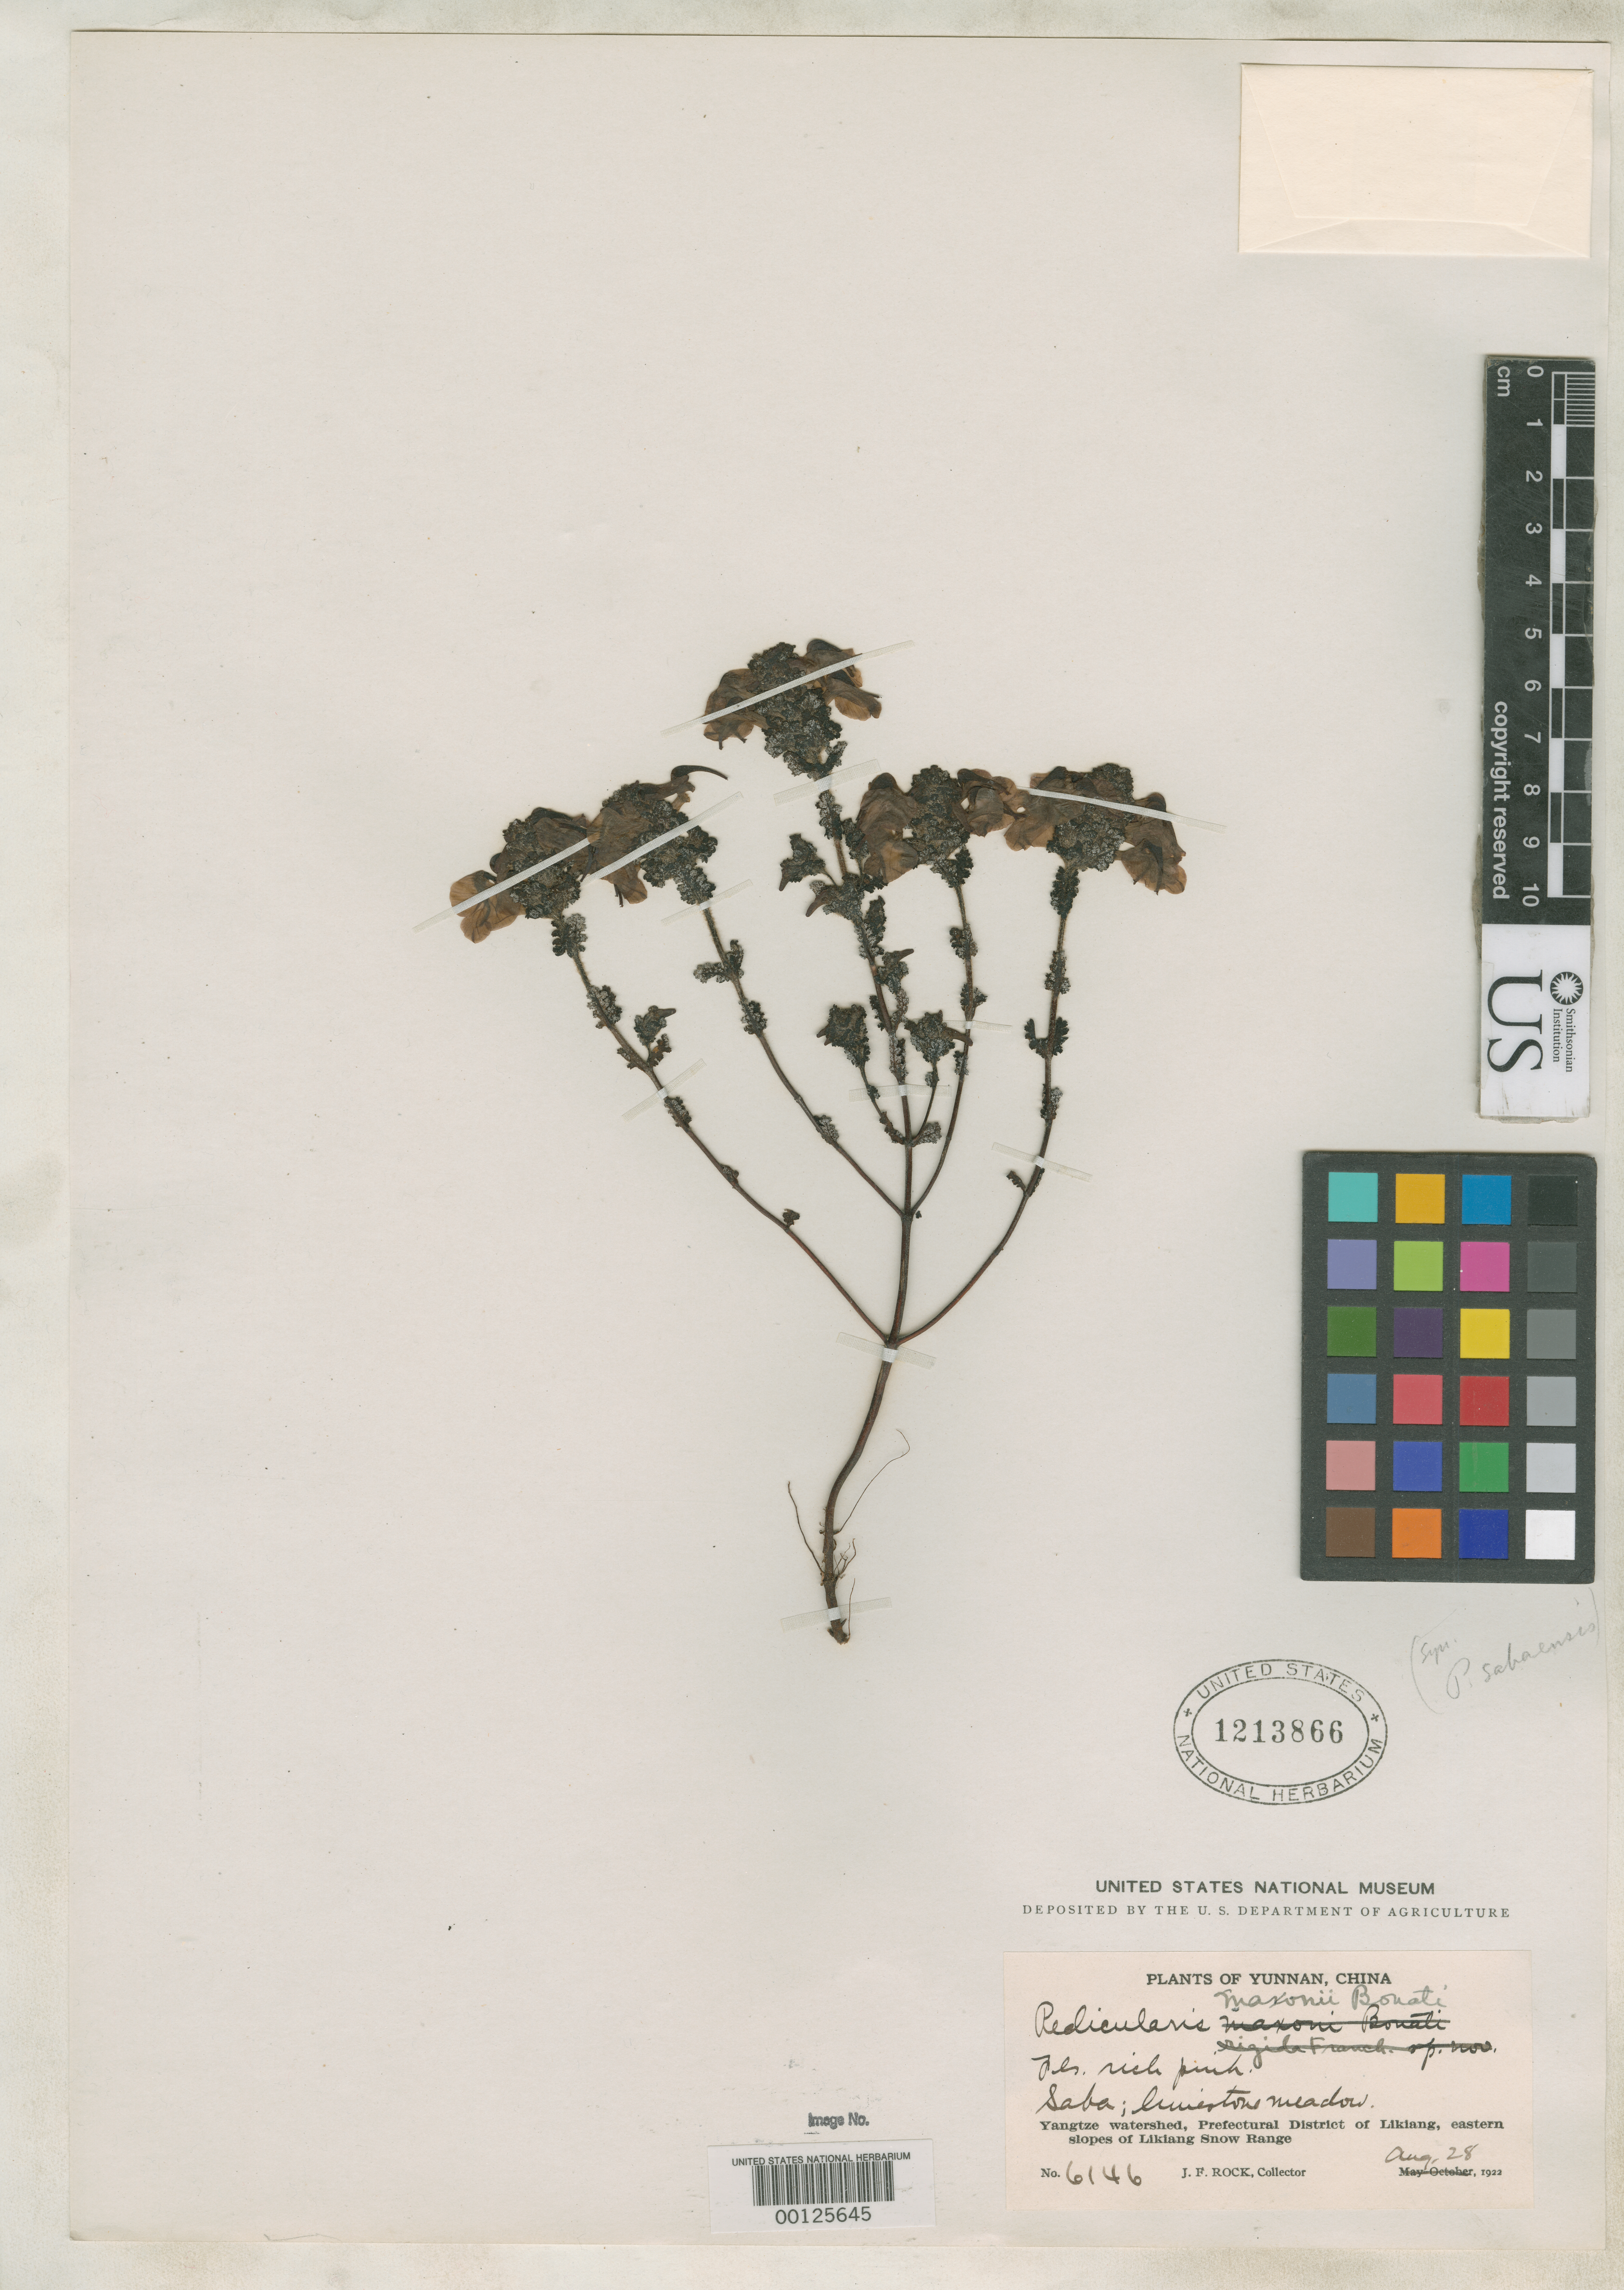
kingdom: Plantae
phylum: Tracheophyta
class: Magnoliopsida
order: Lamiales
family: Orobanchaceae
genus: Pedicularis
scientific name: Pedicularis maxonii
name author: Bonati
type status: Isotype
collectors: J. F. Rock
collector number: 6146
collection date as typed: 28 Aug 1922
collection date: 1922-08-28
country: China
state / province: Yunnan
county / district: Likiang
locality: Likiang snow range.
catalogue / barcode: US 1213866